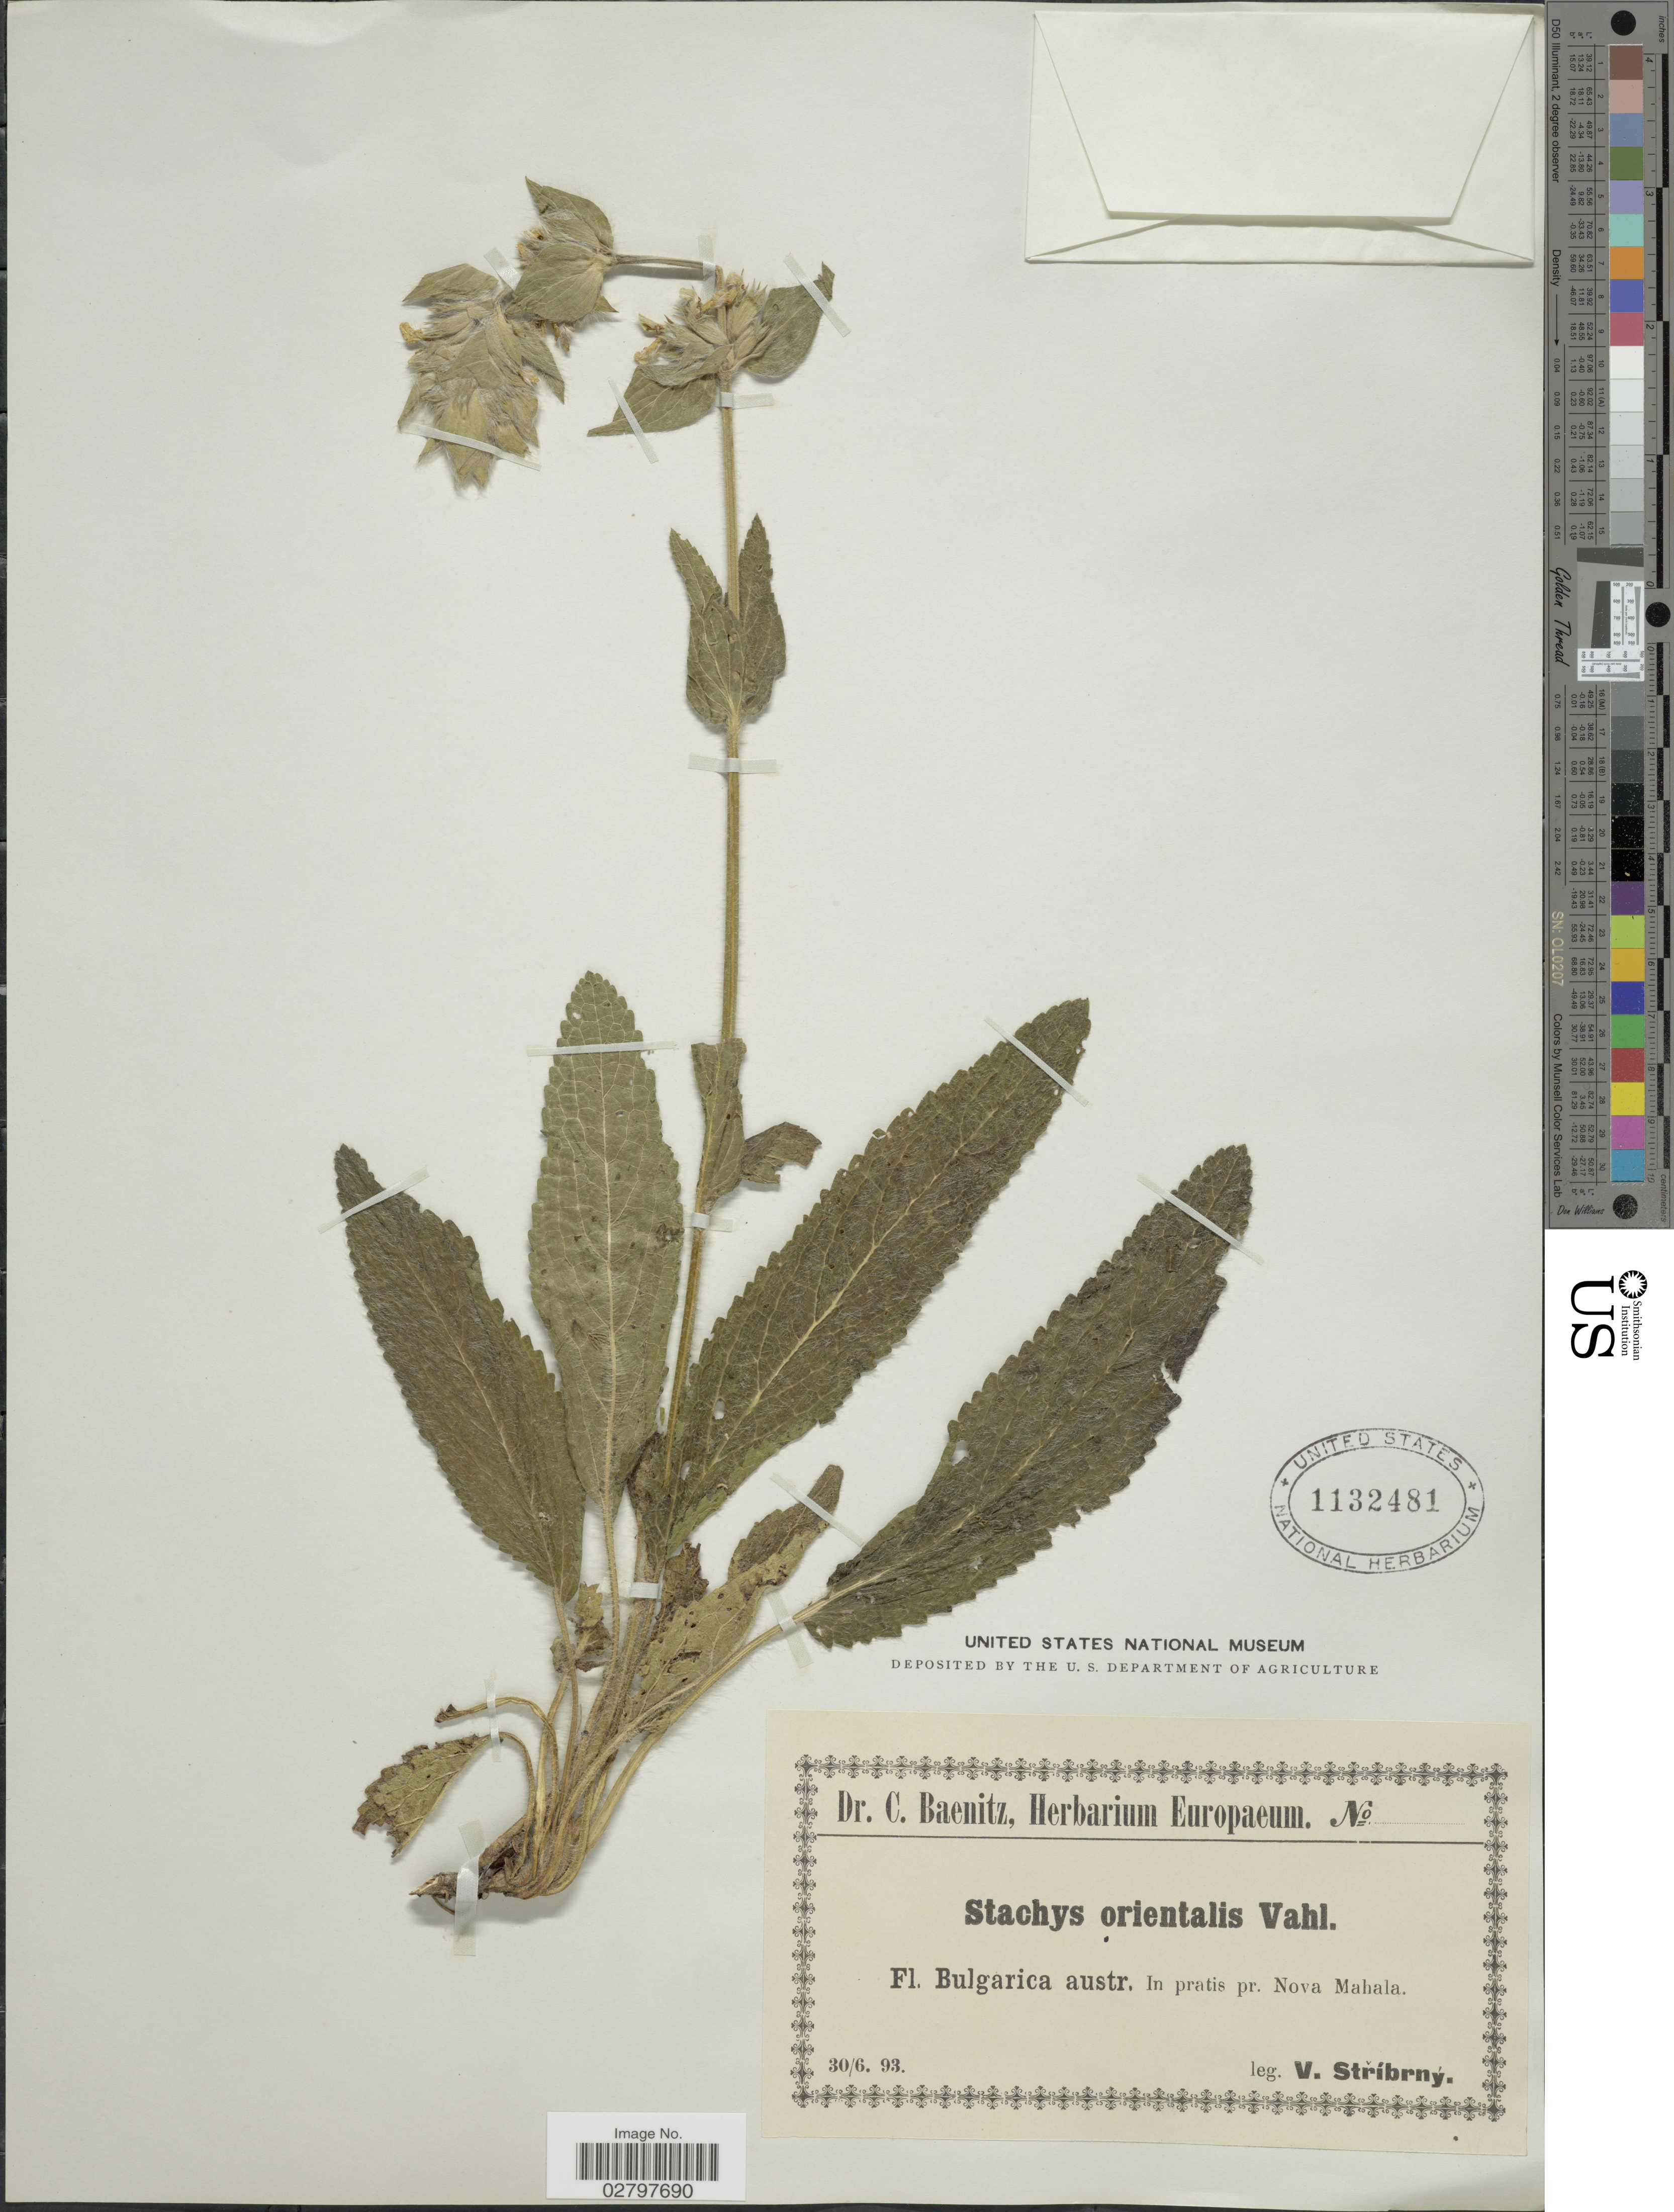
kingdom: Plantae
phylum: Tracheophyta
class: Magnoliopsida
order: Lamiales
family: Lamiaceae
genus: Stachys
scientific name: Stachys alpina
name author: L.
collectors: V. Stribrny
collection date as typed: Transcribed d/m/y: 30/6/93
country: Bulgaria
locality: Fl. Bulgarica austr. In pratis pr. Nova Mahala.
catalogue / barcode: US 1132481